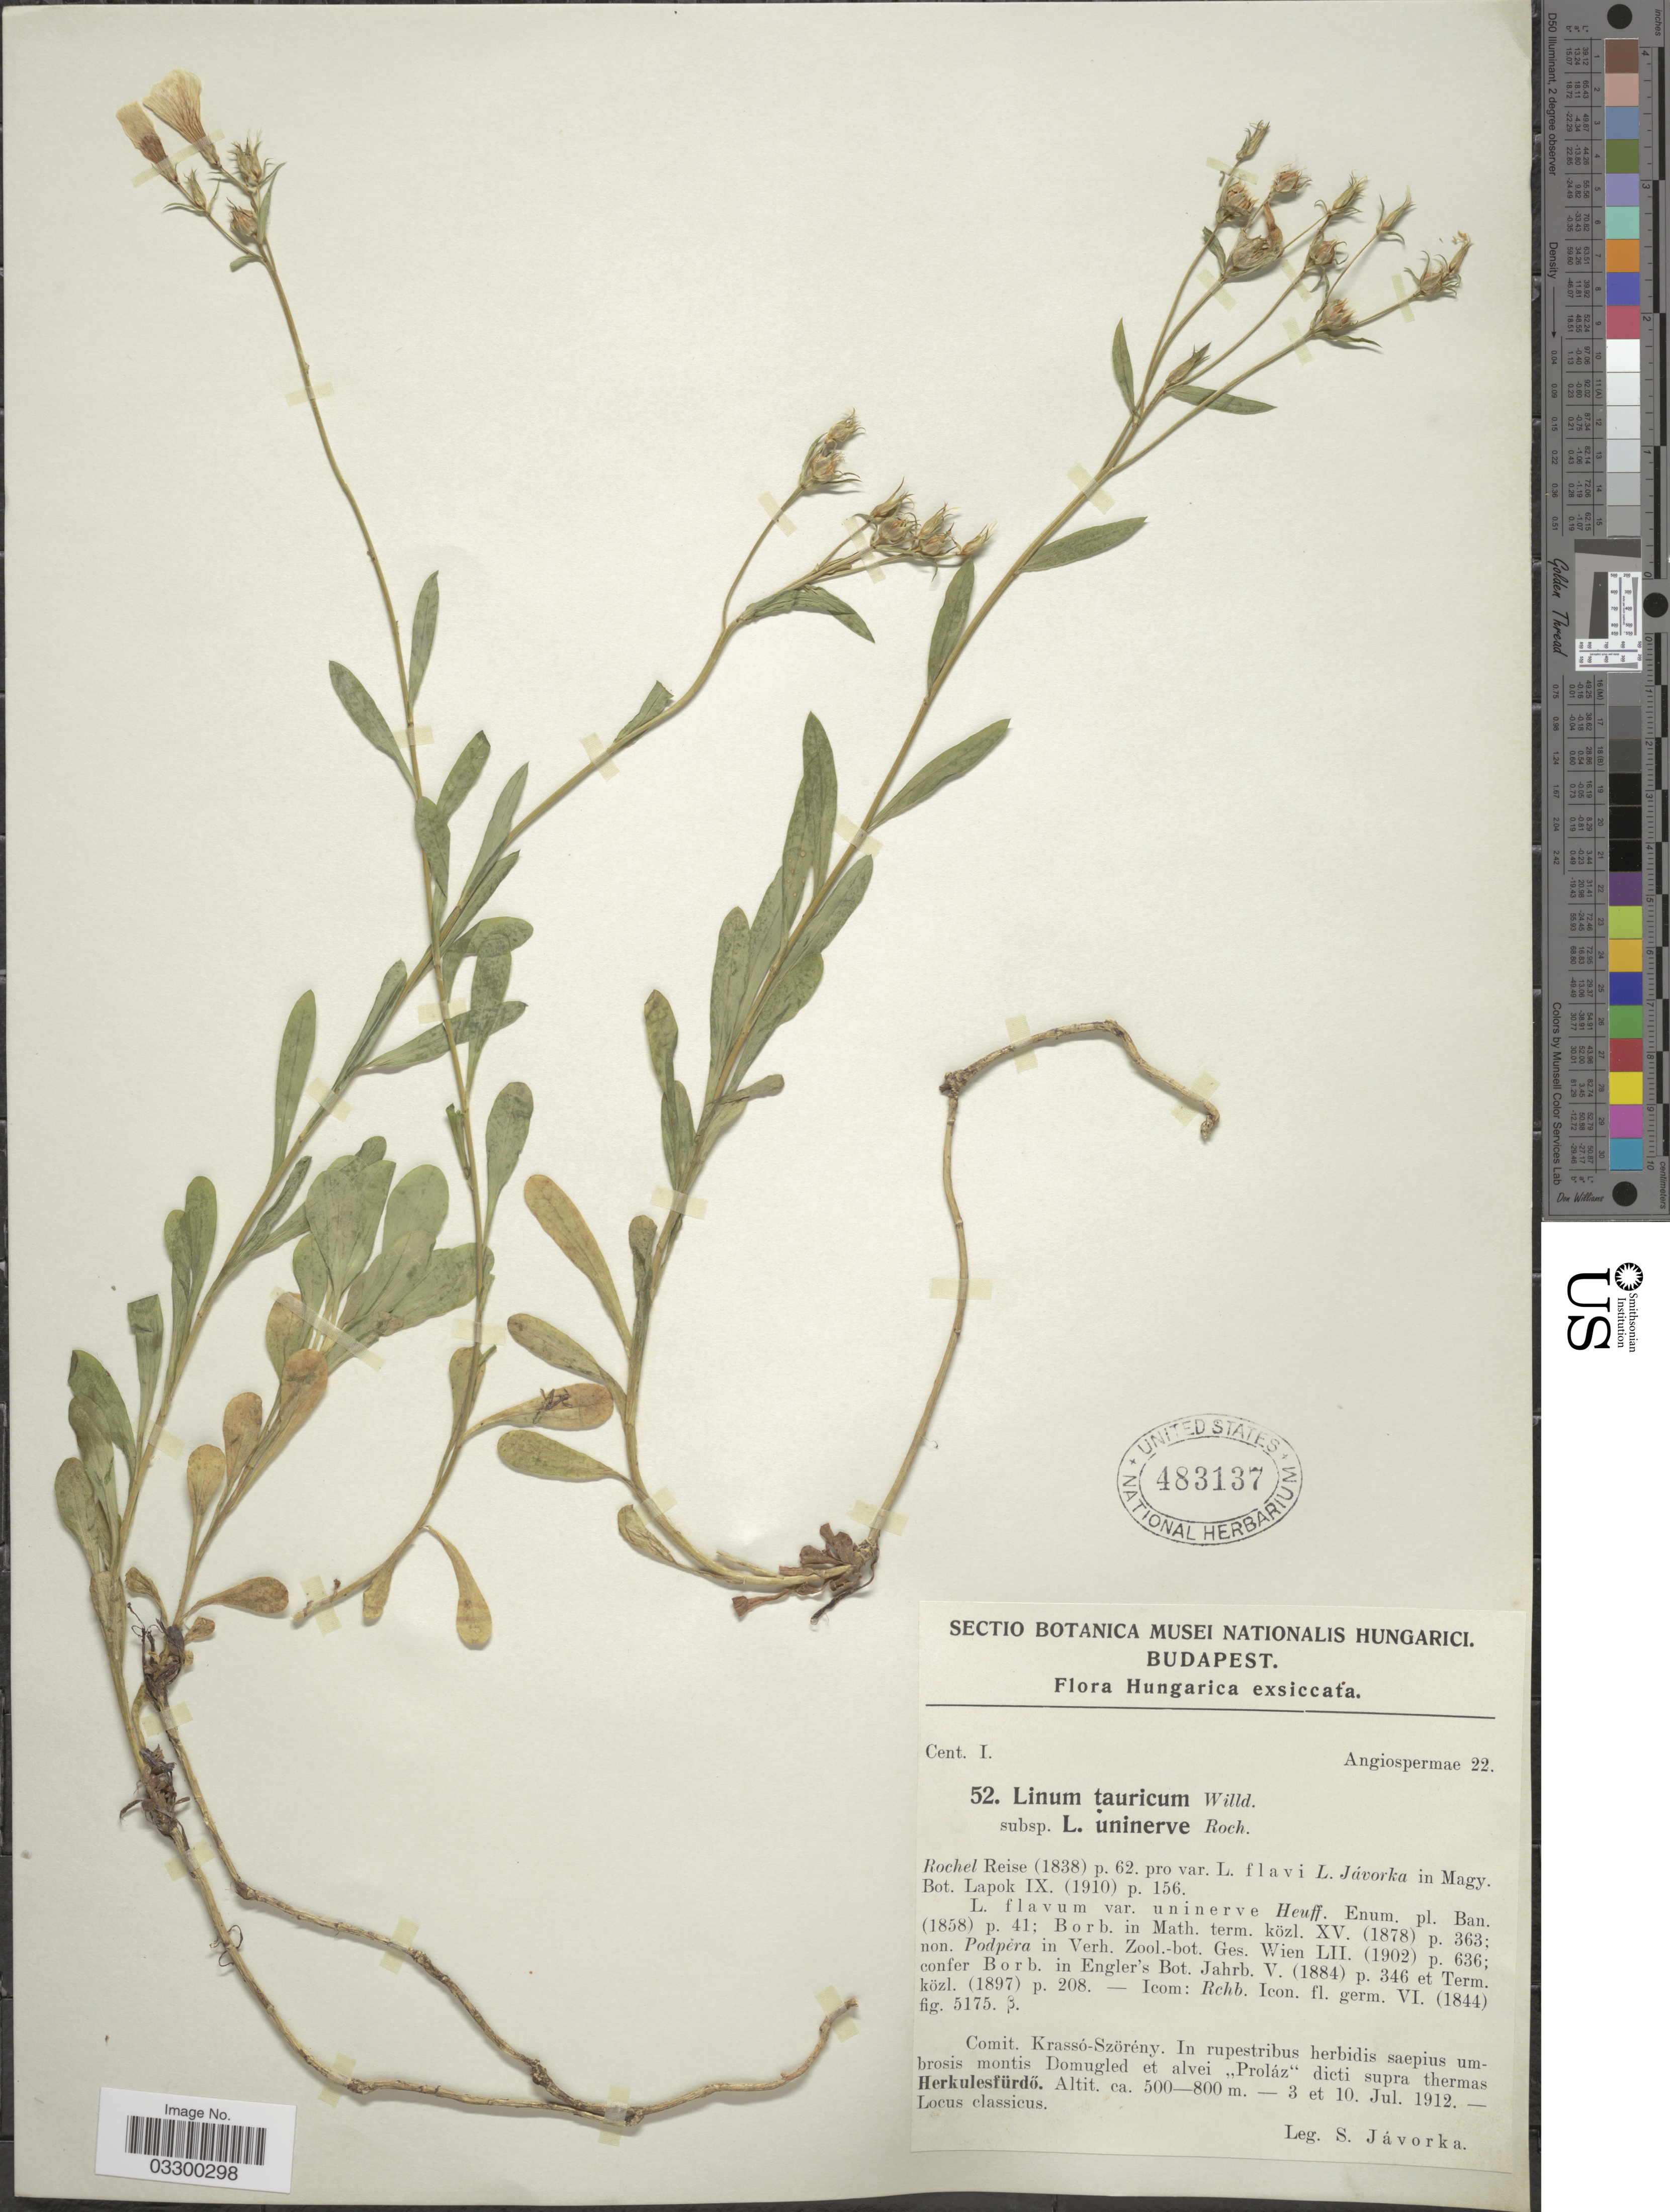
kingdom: Plantae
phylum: Tracheophyta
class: Magnoliopsida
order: Malpighiales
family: Linaceae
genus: Linum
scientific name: Linum tauricum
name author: Willd.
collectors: S. Javorka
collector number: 52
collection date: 1912-07-03/1912-07-10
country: Hungary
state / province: Budapest, Capital District of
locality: Comit. Krassó-Szörény. In rupestribus herbidis saepius umbrosis montis Domugled et alvei "Proláz" dicti supra thermas Herkulesfürdö.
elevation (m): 500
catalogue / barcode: US 483137